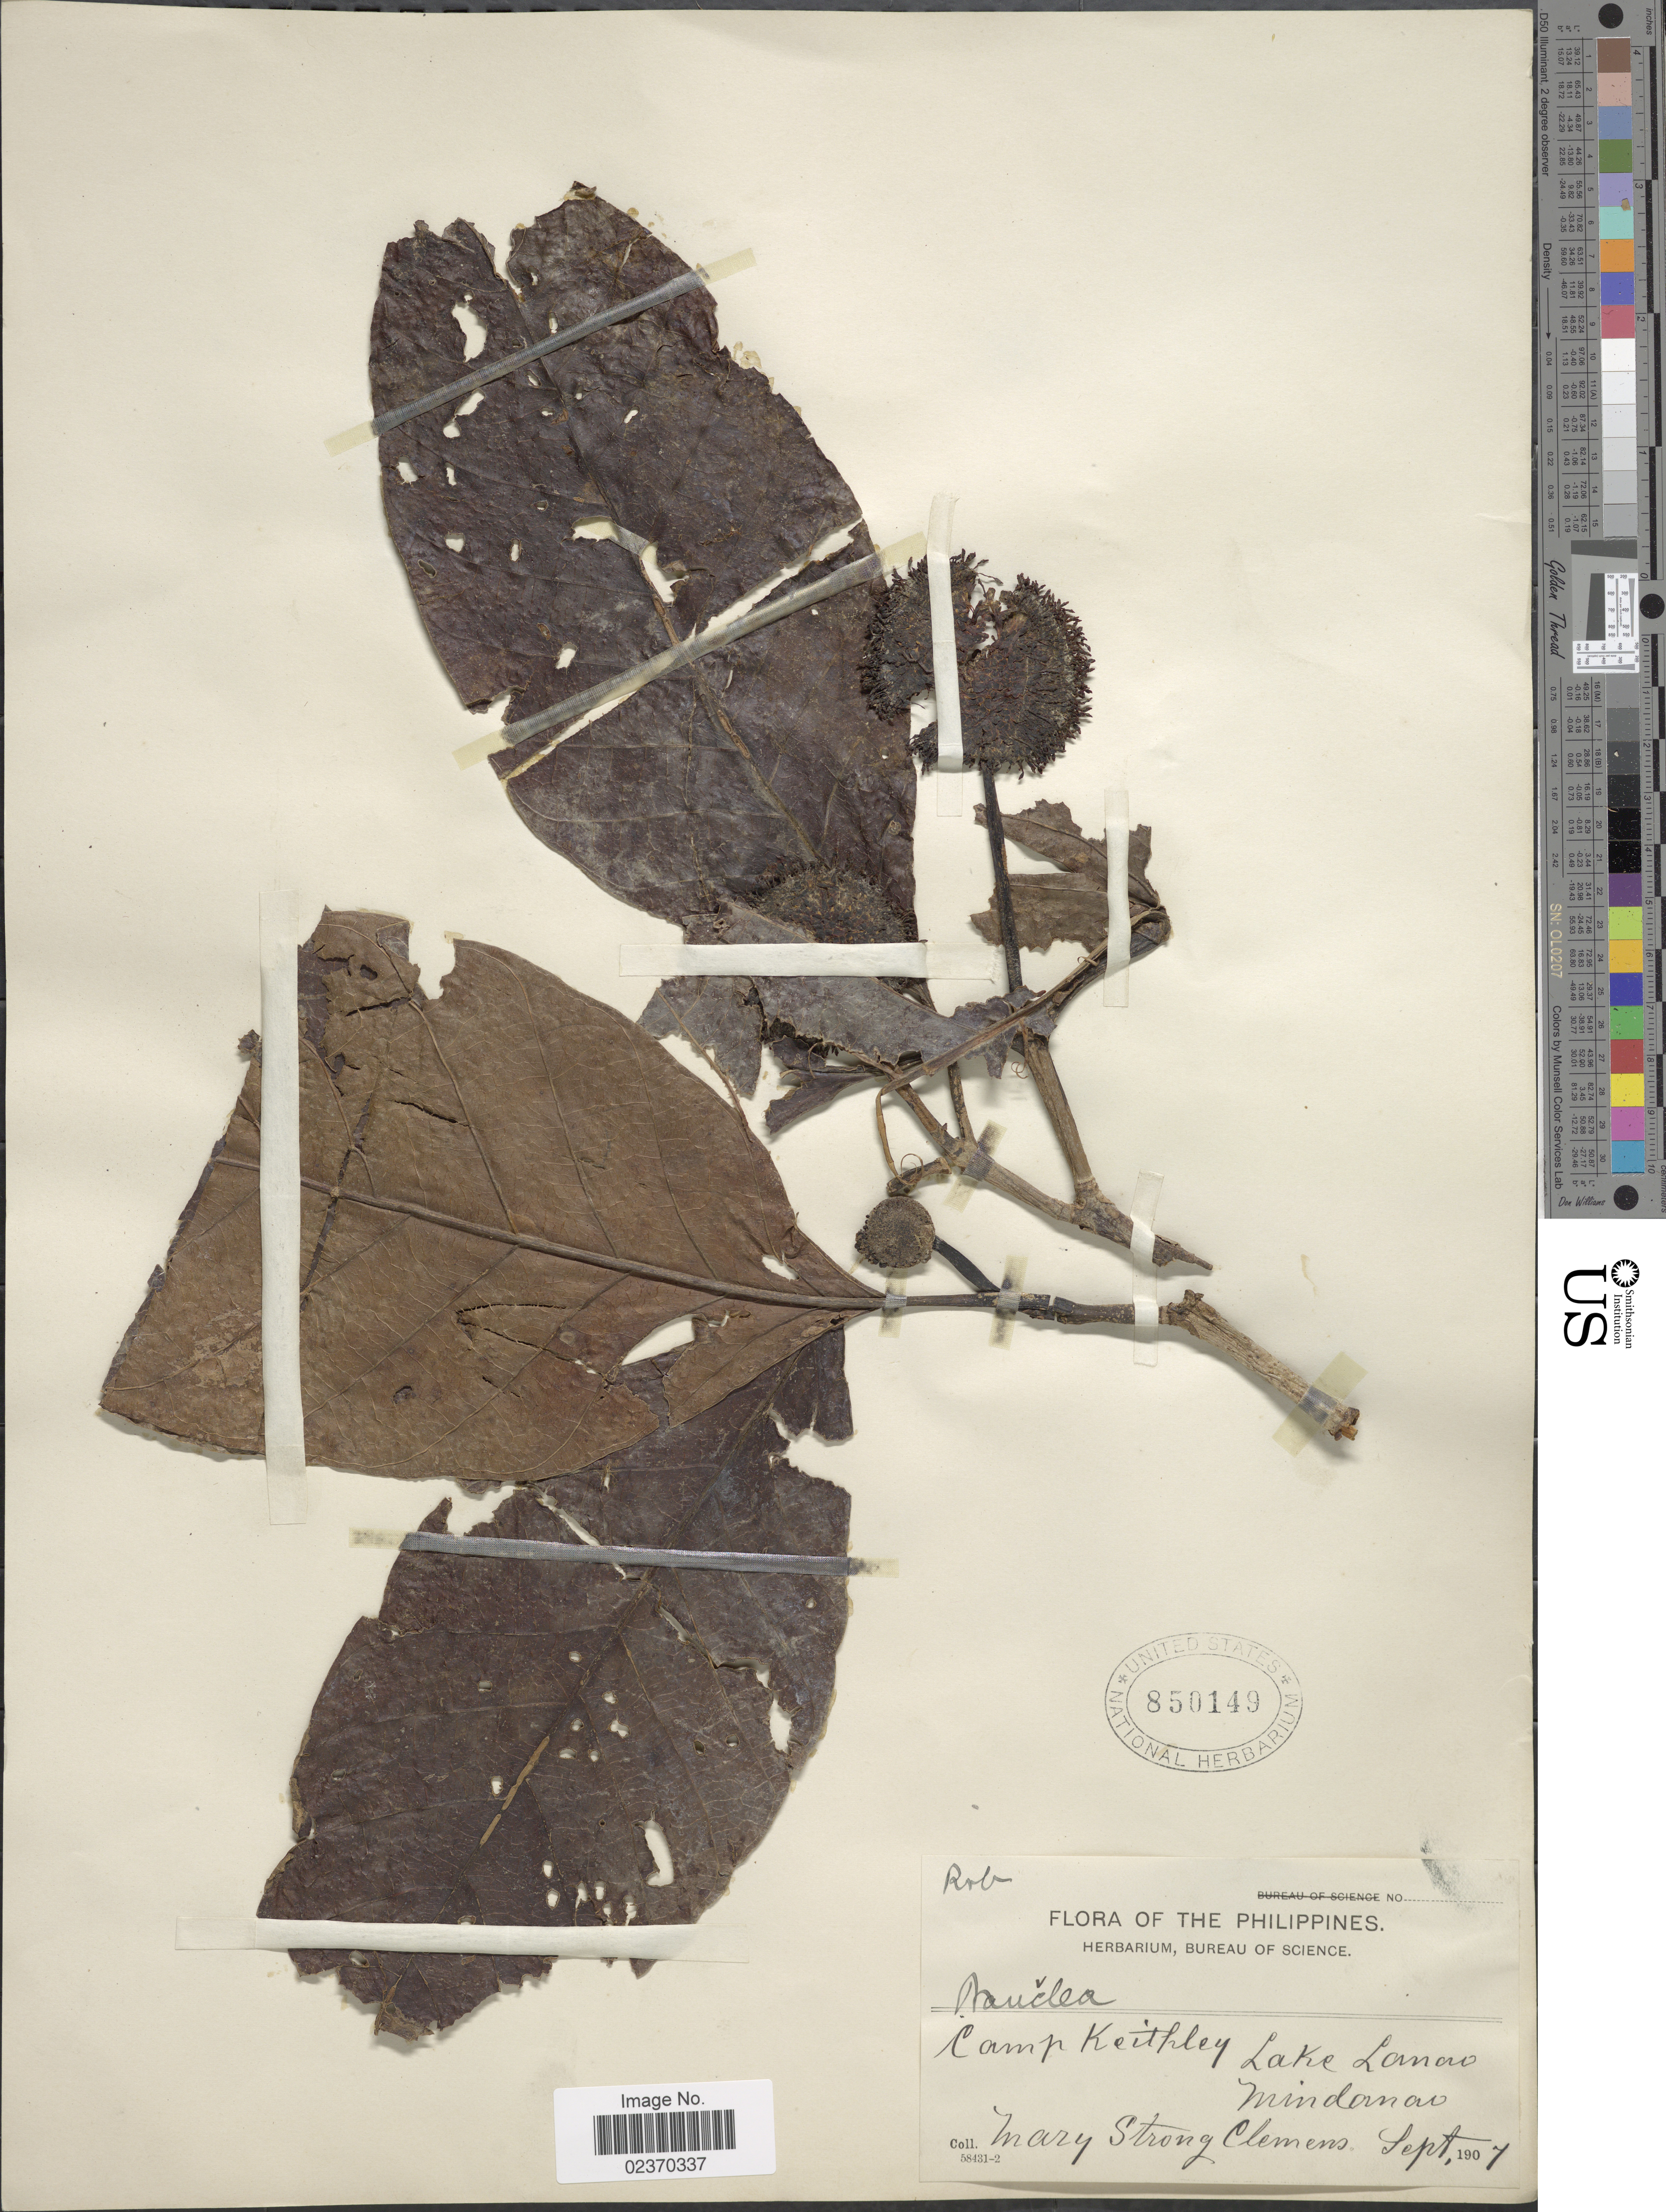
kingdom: Plantae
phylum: Tracheophyta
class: Magnoliopsida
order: Gentianales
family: Rubiaceae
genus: Neonauclea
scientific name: Neonauclea sp.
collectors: M. S. Clemens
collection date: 1907-09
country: Philippines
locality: Camp Keithley, Lake Lanao, Mindanao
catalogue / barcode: US 850149